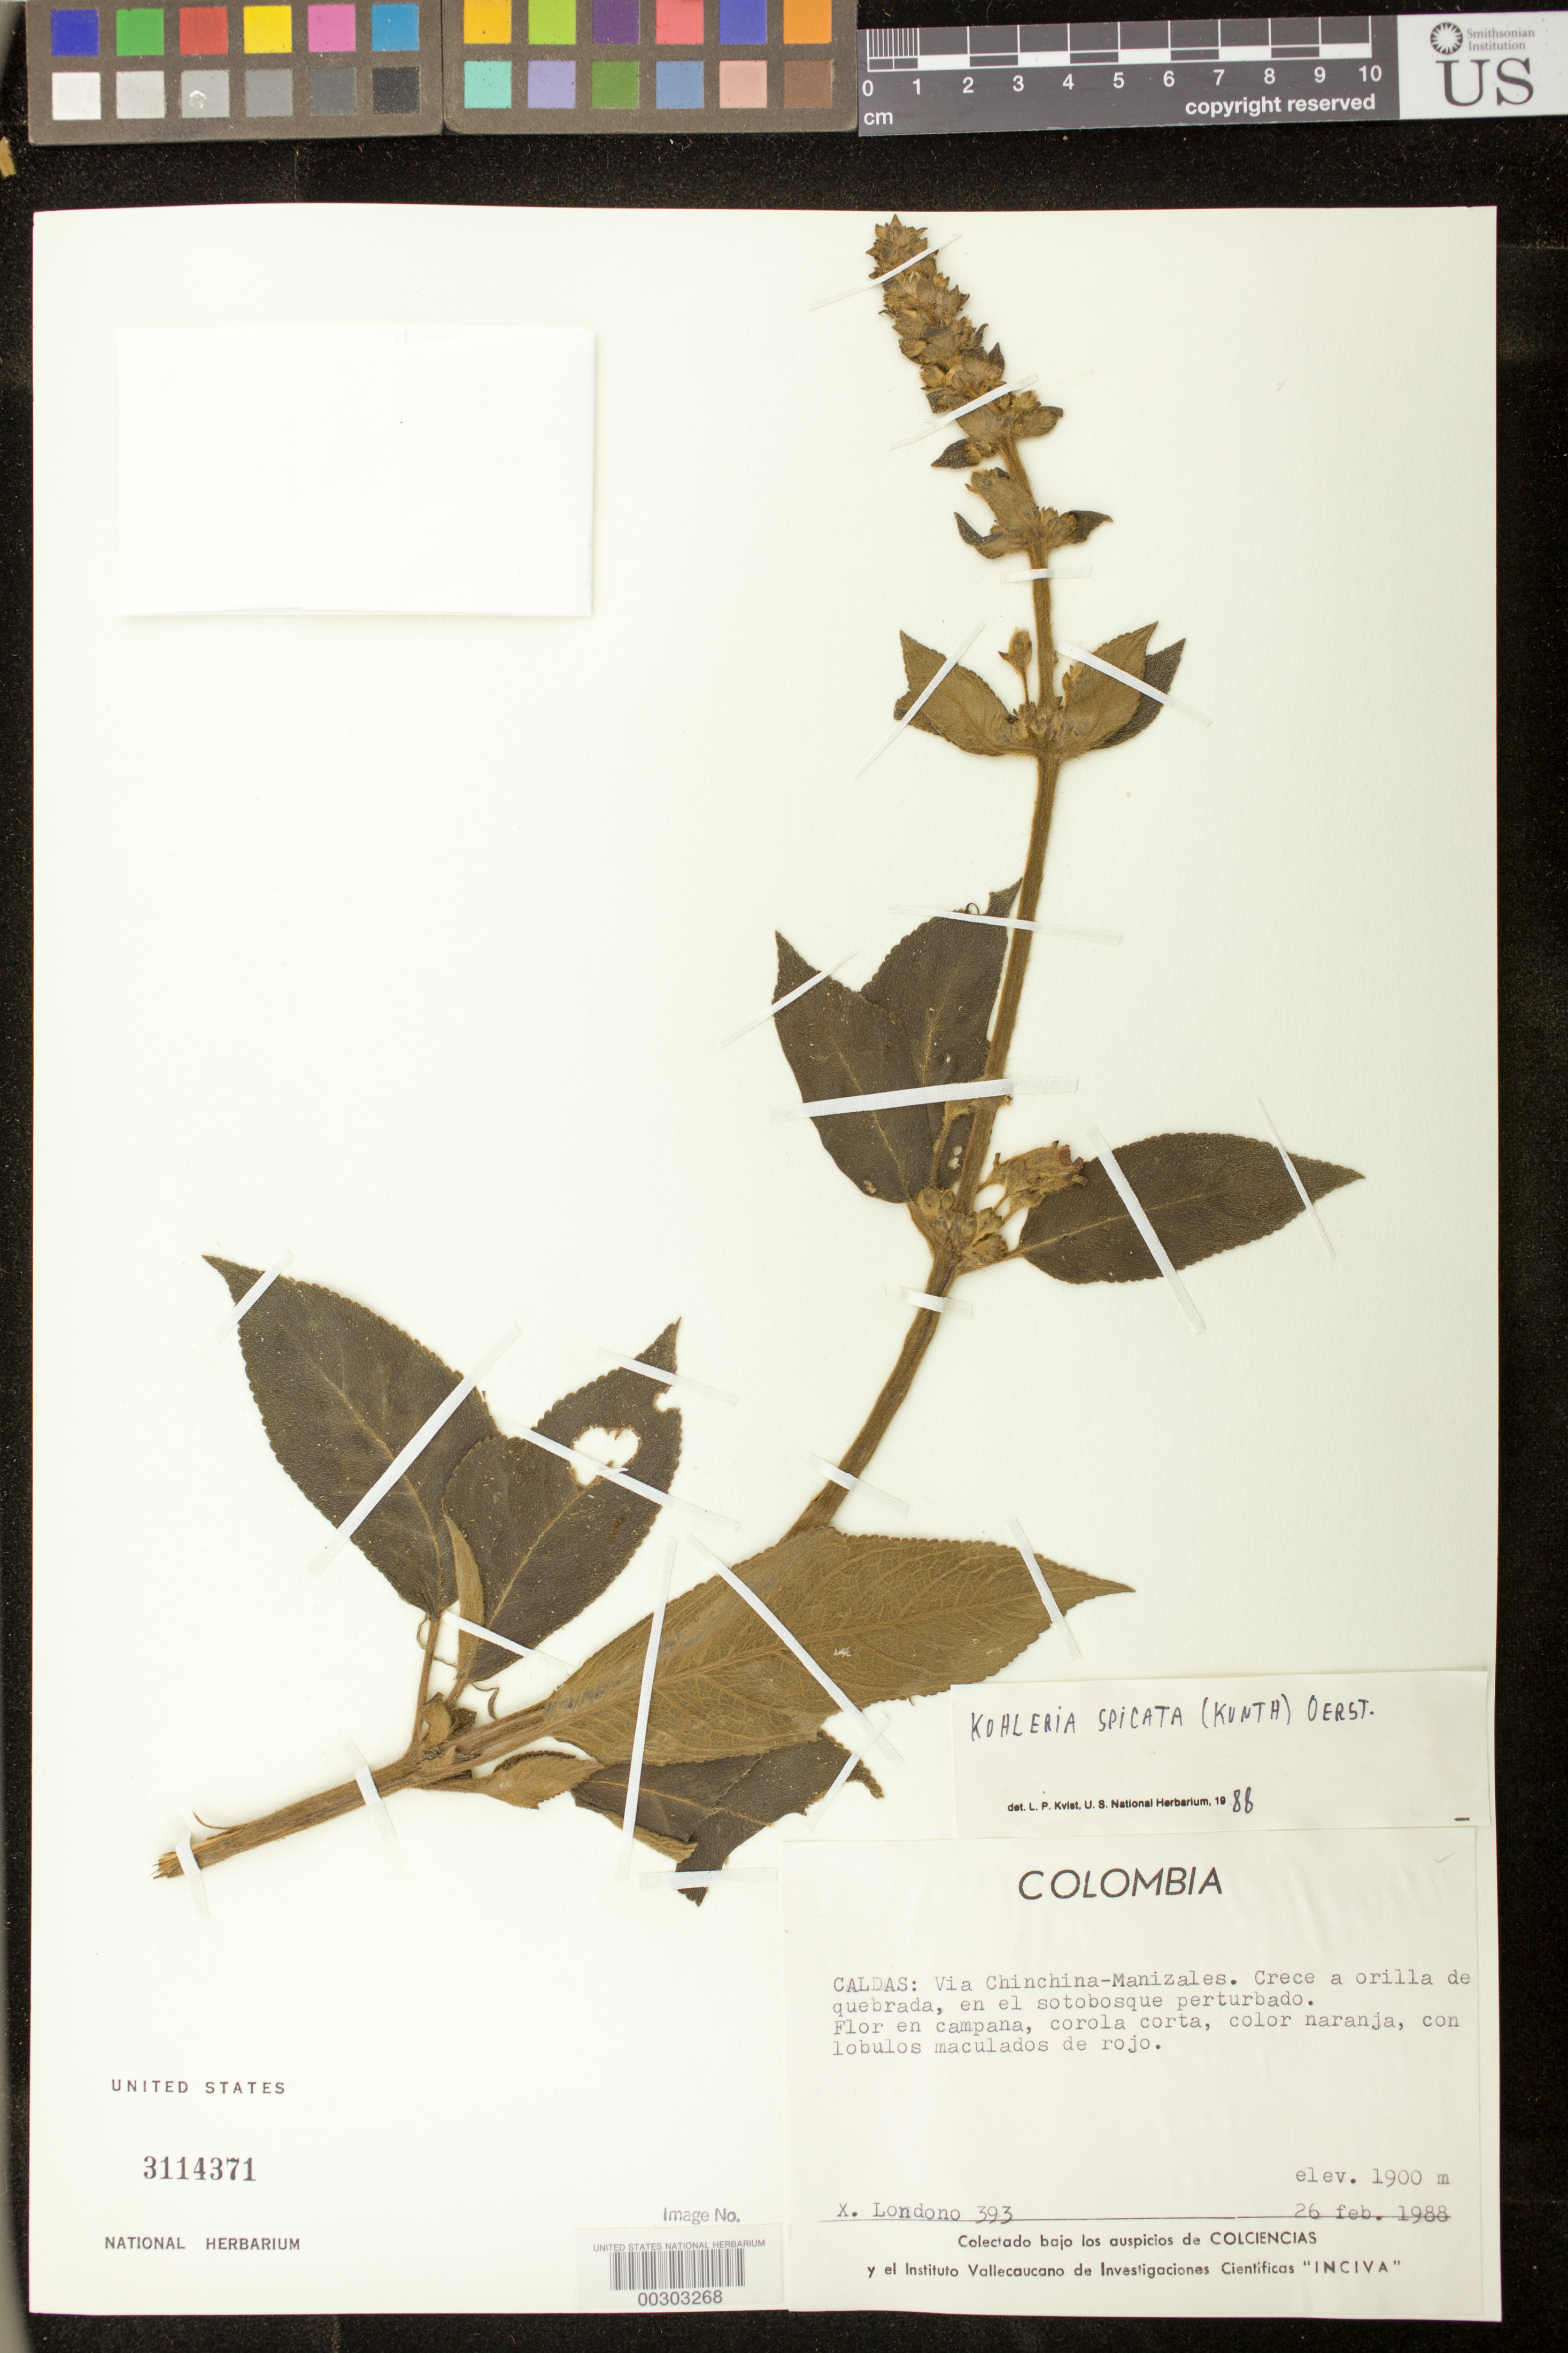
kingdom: Plantae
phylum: Tracheophyta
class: Magnoliopsida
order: Lamiales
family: Gesneriaceae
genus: Kohleria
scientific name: Kohleria spicata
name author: (Kunth) Oerst.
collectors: X. Londoño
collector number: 393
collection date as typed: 26 Feb 1988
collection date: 1988-02-26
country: Colombia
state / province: Caldas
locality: Chinchina - Manizales road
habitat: near bank of quebrada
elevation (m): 1900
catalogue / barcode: US 3114371